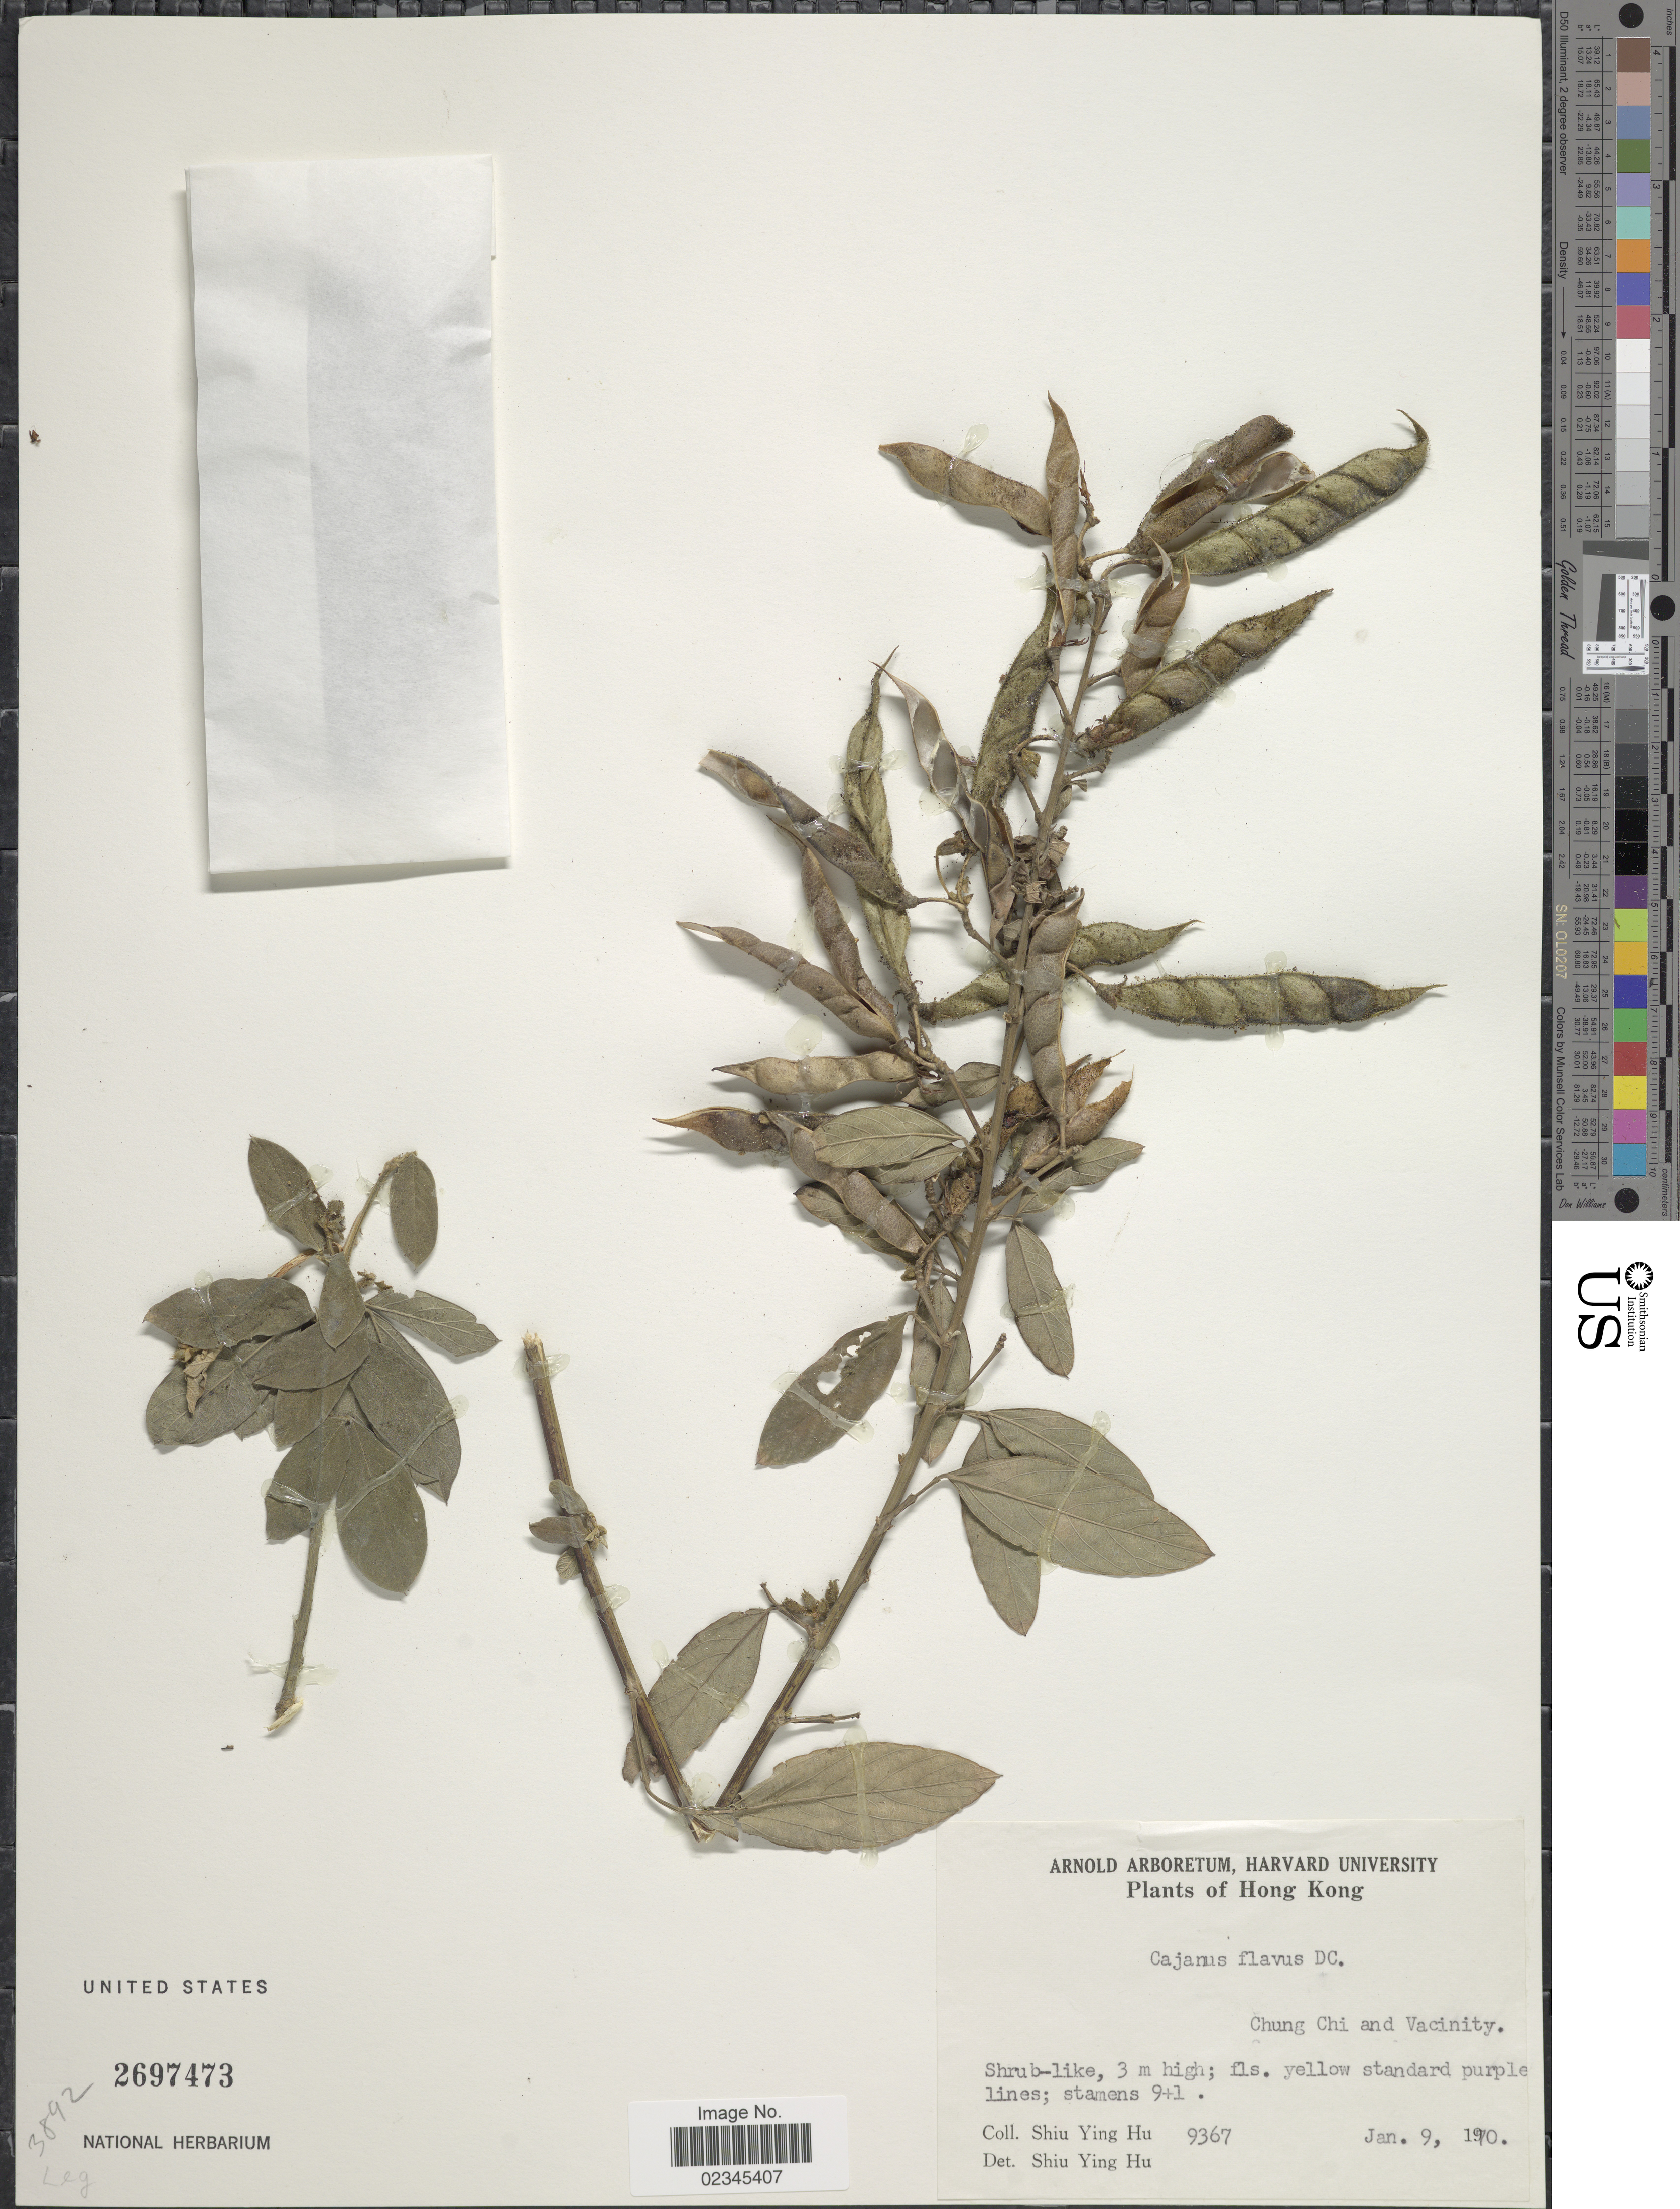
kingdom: Plantae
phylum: Tracheophyta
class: Magnoliopsida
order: Fabales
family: Fabaceae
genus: Cajanus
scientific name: Cajanus flavus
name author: DC.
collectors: S. Y. Hu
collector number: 9367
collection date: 1970-01-09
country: China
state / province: Hong Kong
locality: Chung Chi and Vacinity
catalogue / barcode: US 2697473